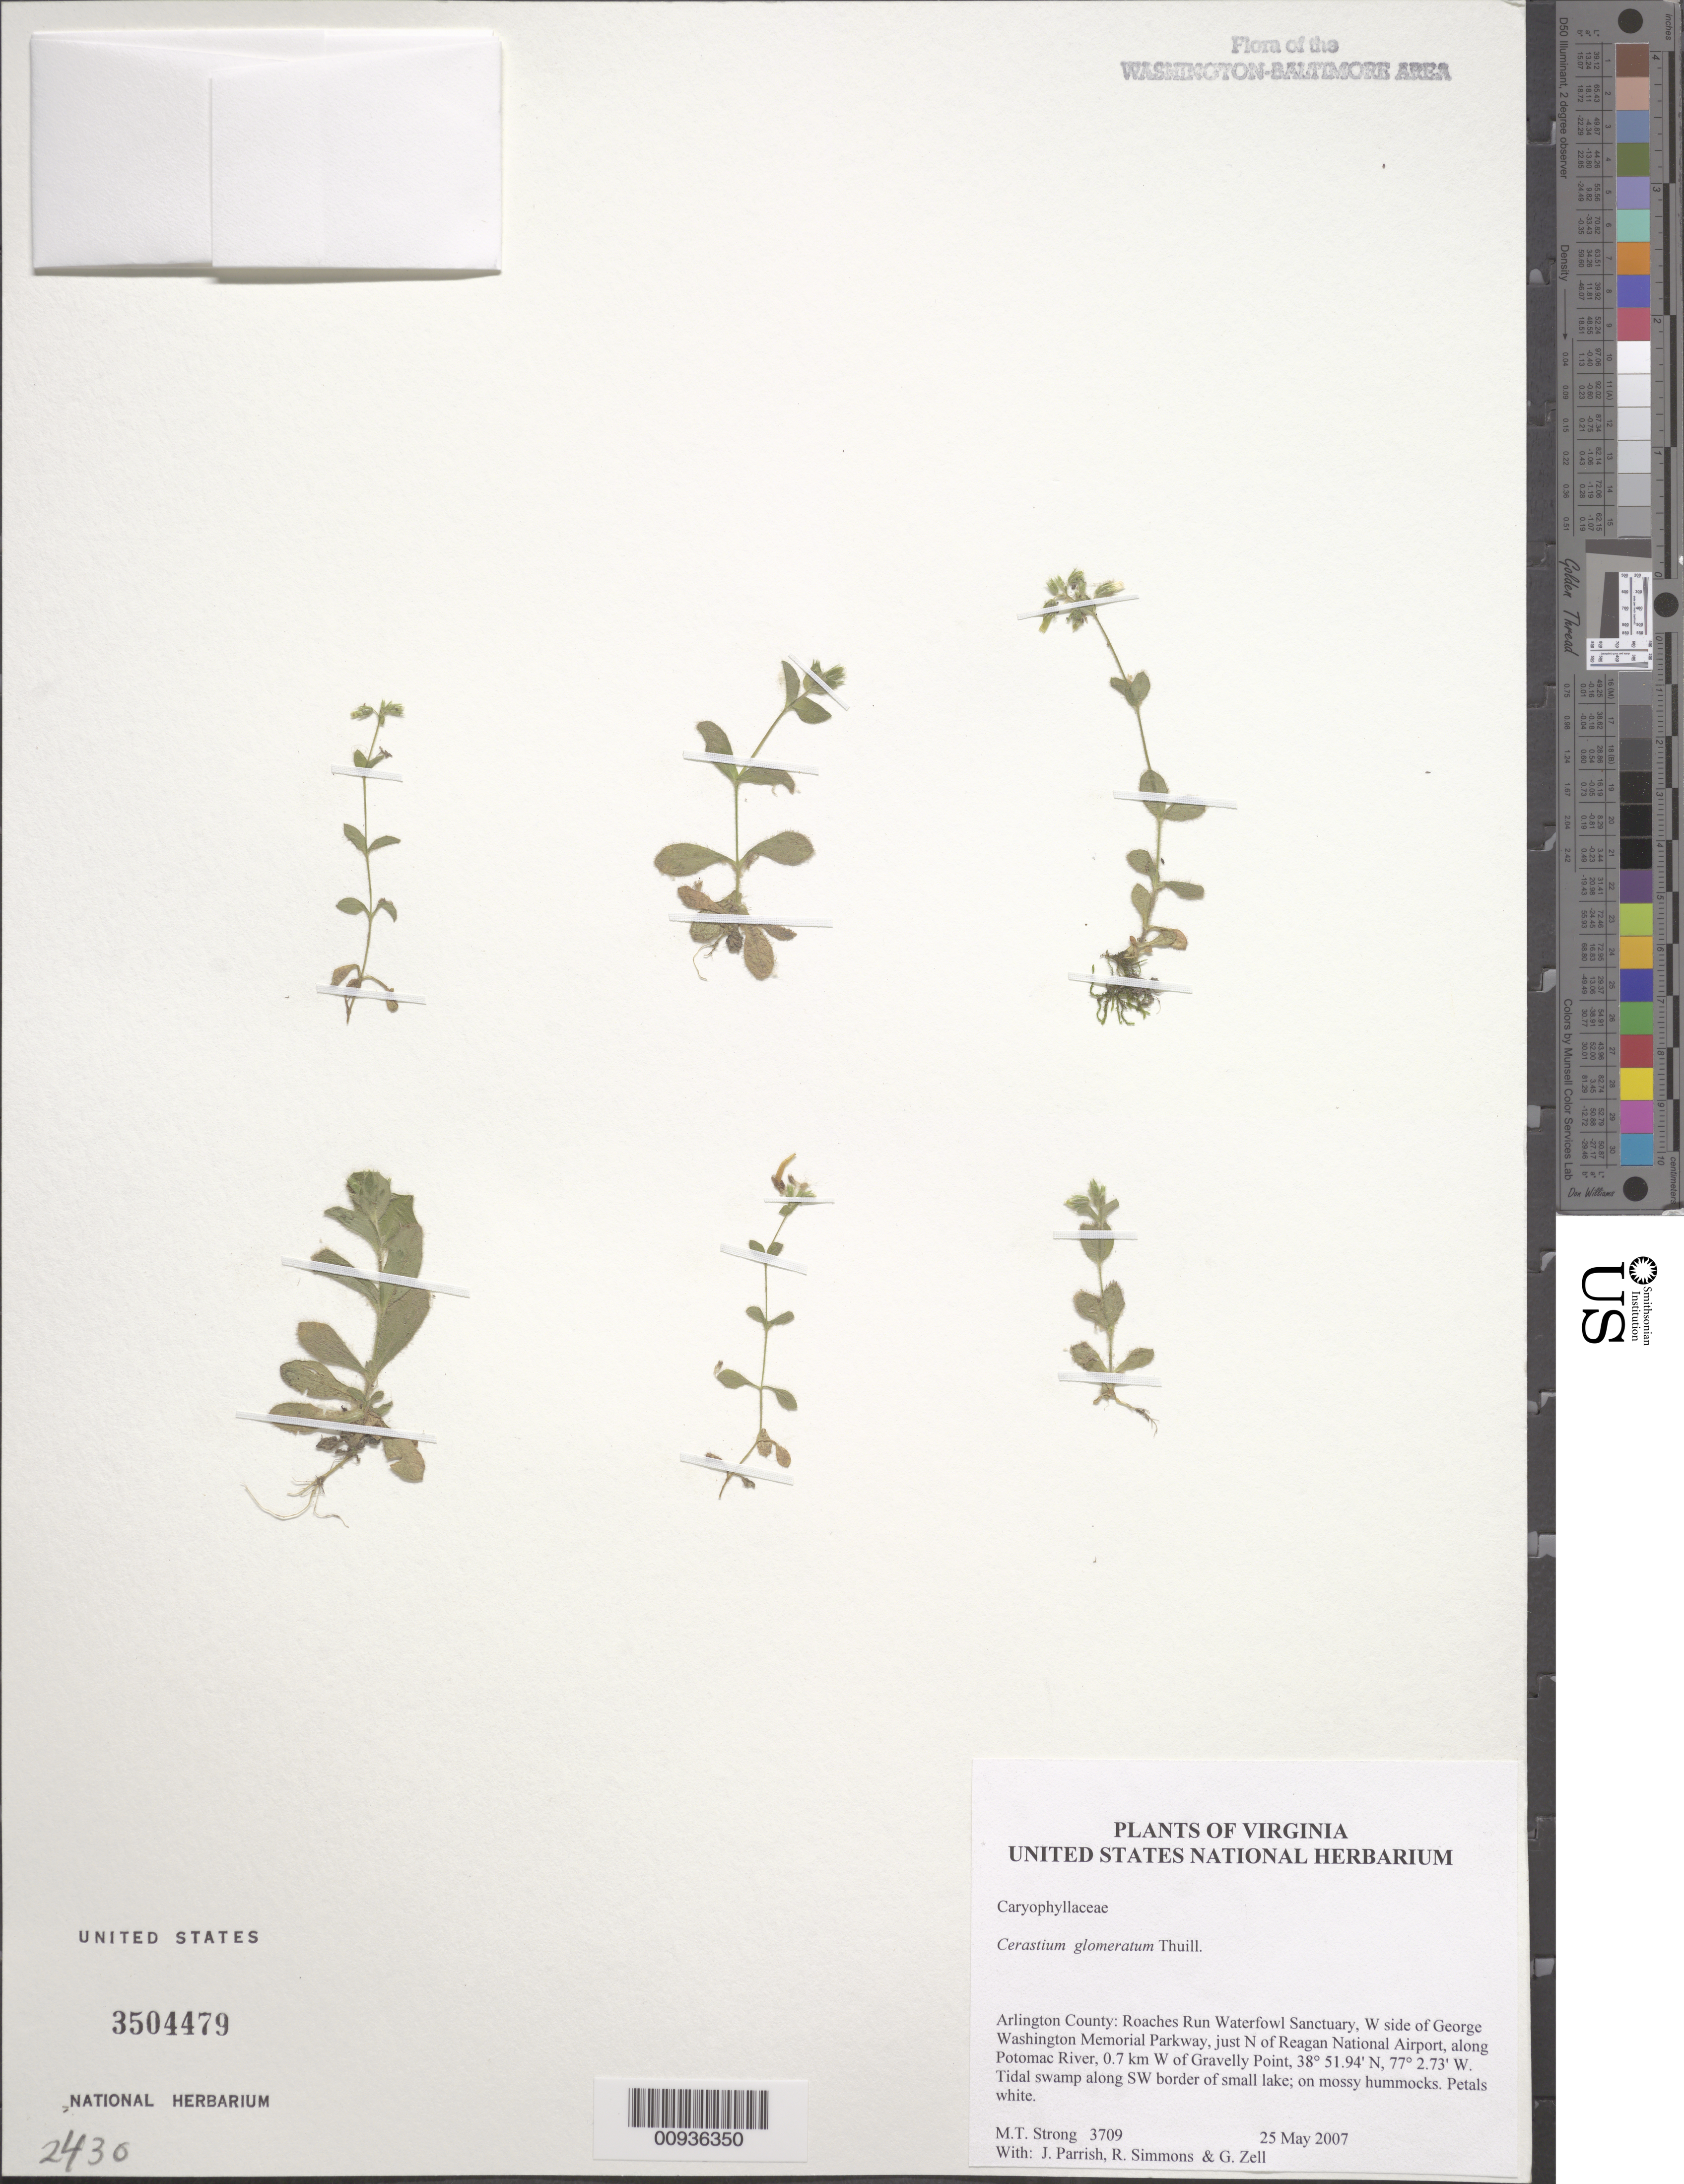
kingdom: Plantae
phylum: Tracheophyta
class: Magnoliopsida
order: Caryophyllales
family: Caryophyllaceae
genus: Cerastium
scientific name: Cerastium glomeratum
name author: Thuill.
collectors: M. T. Strong, J. Parrish, R. Simmons & G. Zell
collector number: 3709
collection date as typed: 11 Sep 2006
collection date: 2006-09-11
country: United States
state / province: Virginia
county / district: Arlington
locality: Roaches Run Waterfowl Sanctuary, W side of George Washington Memorial Parkway, just N of Reagan National Airport, along Potomac River, 0.7 km W of Gravelly Point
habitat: tidal swamp along SW border of small lake; on mossy hummocks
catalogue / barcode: US 3504479